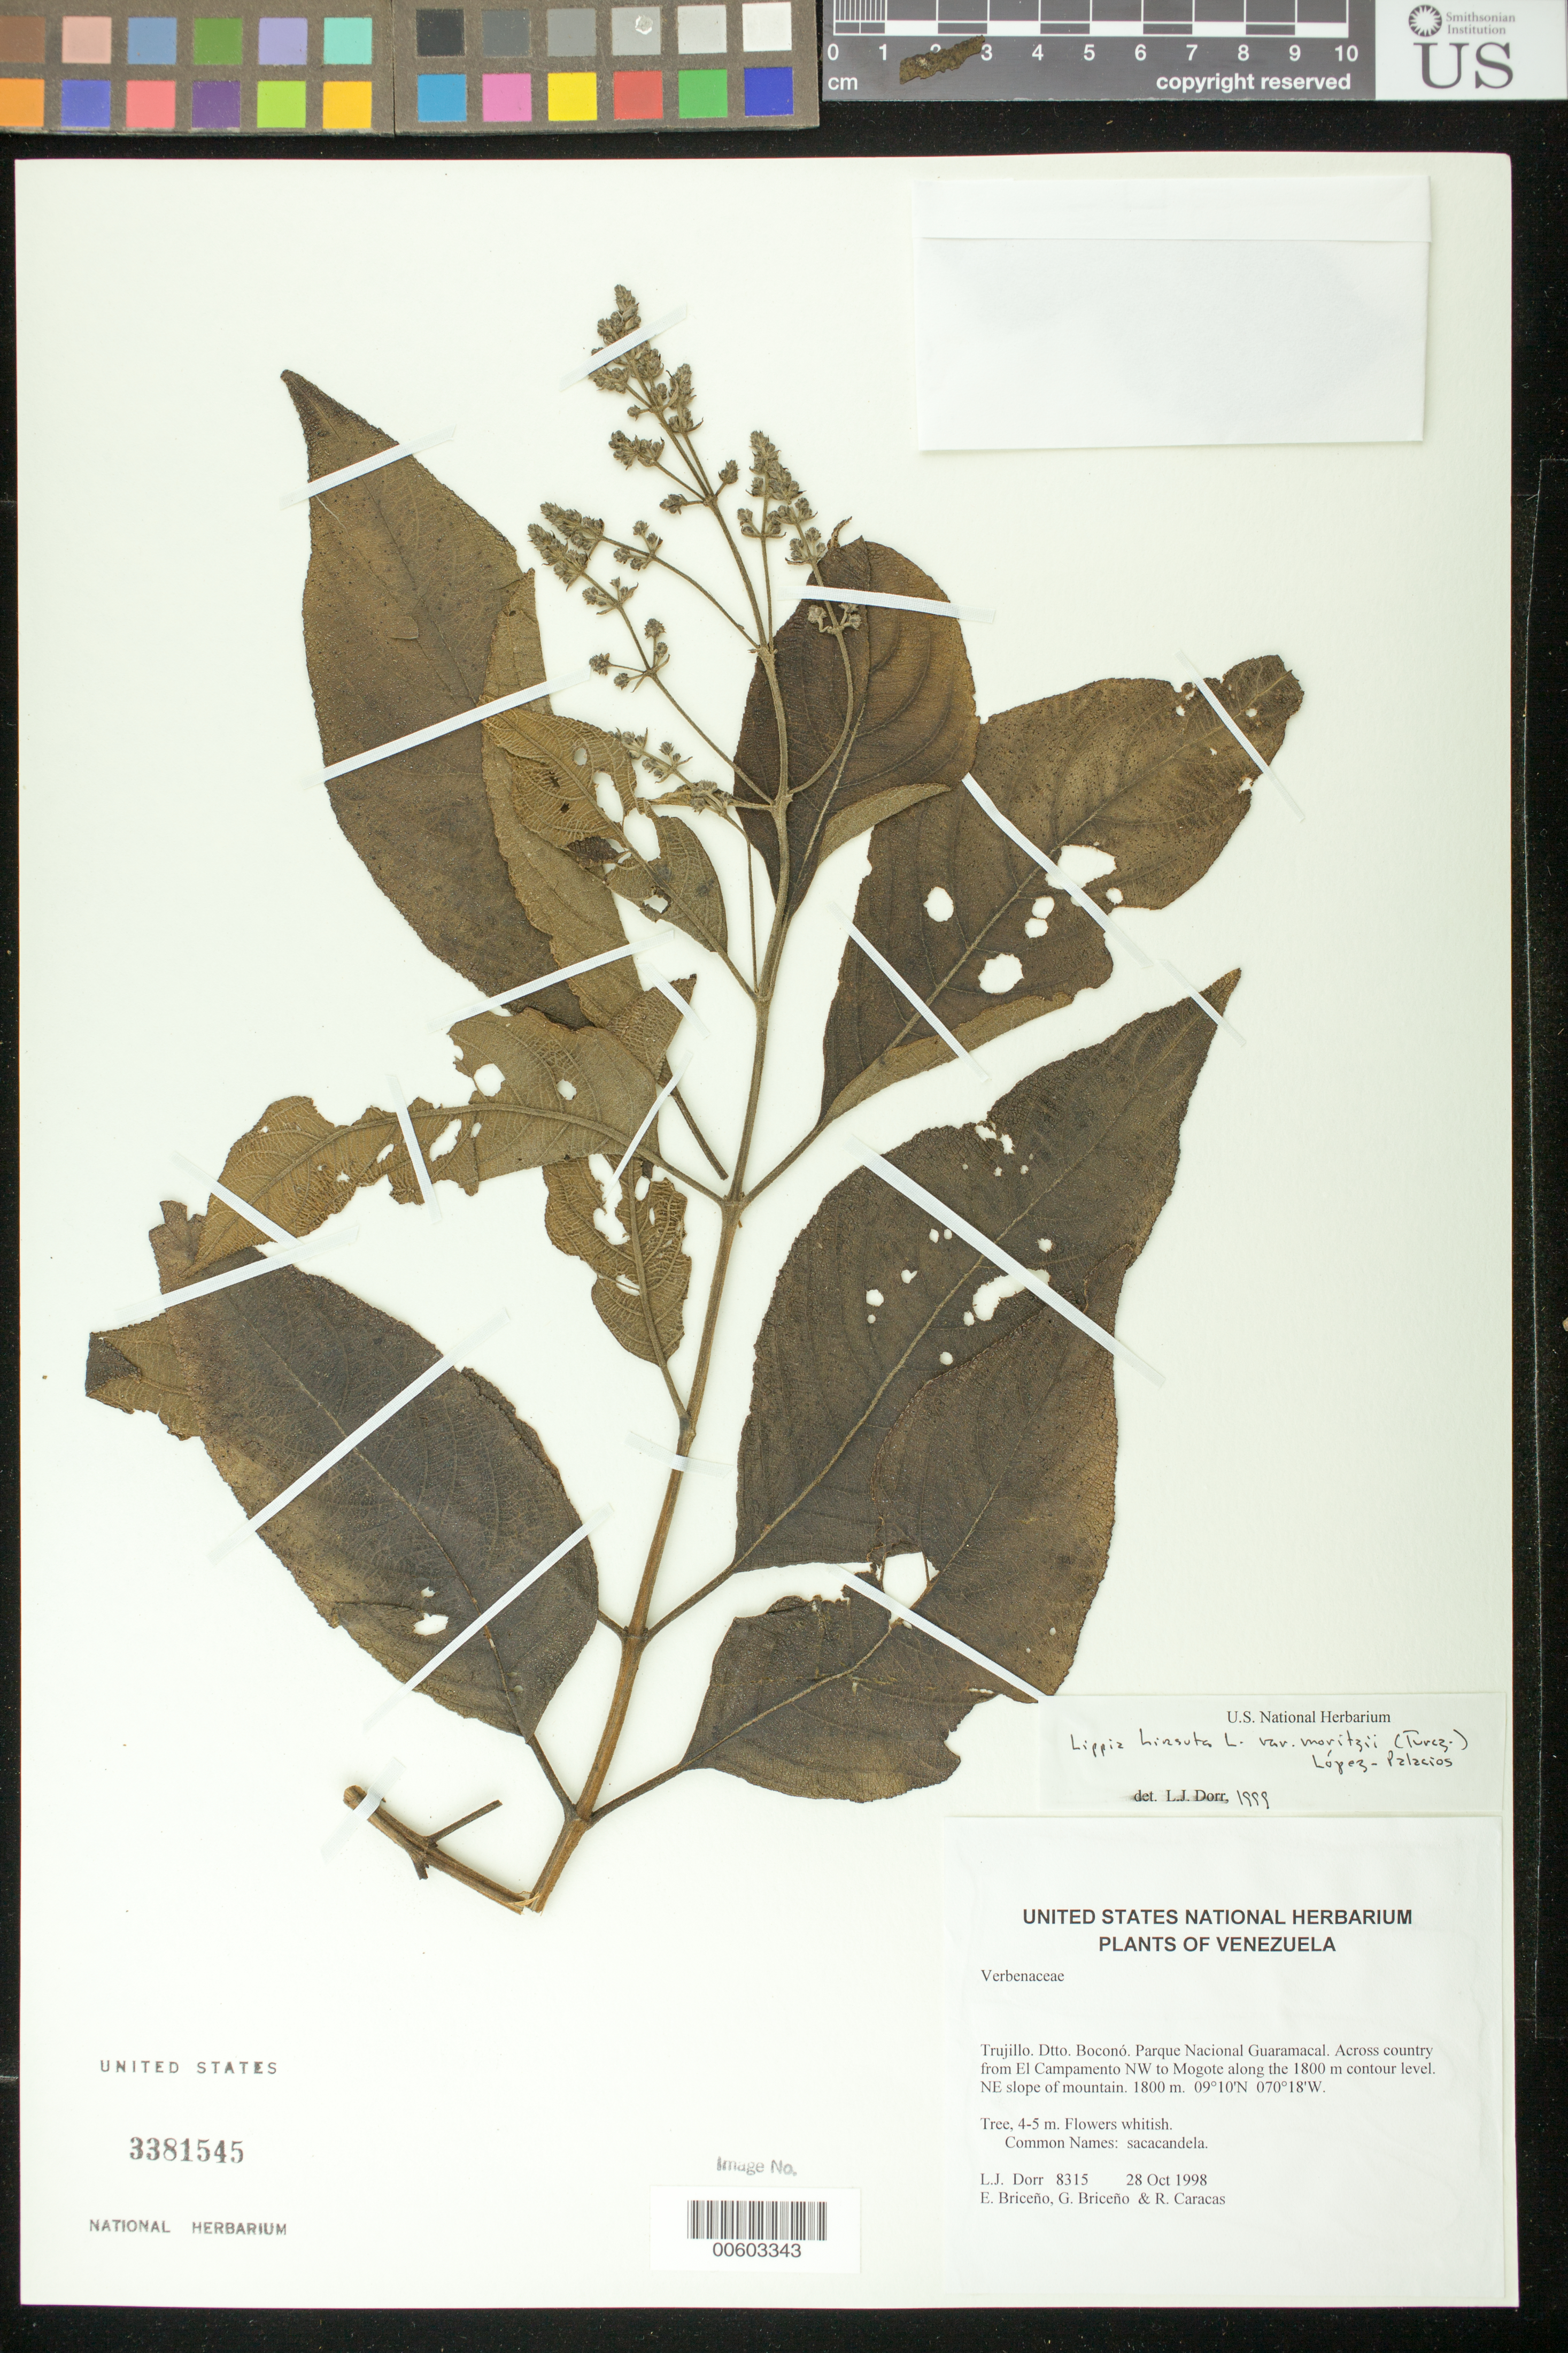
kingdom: Plantae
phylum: Tracheophyta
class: Magnoliopsida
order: Lamiales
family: Verbenaceae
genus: Lippia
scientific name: Lippia hirsuta var. moritzii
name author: L.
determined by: Dorr, L. J., (BOT), Smithsonian Institution - National Museum of Natural History (UNITED STATES)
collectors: L. J. Dorr, E. Briceño, G. Briceño & R. Caracas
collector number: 8315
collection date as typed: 28 Oct 1998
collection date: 1998-10-28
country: Venezuela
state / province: Trujillo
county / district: Boconó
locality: Parque Nacional Guaramacal. Across country from El Campamento NW to Mogote along the 1800 m contour level. NE slope of mountain.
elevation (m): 1800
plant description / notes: Common name: sacacandela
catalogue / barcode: US 3381545